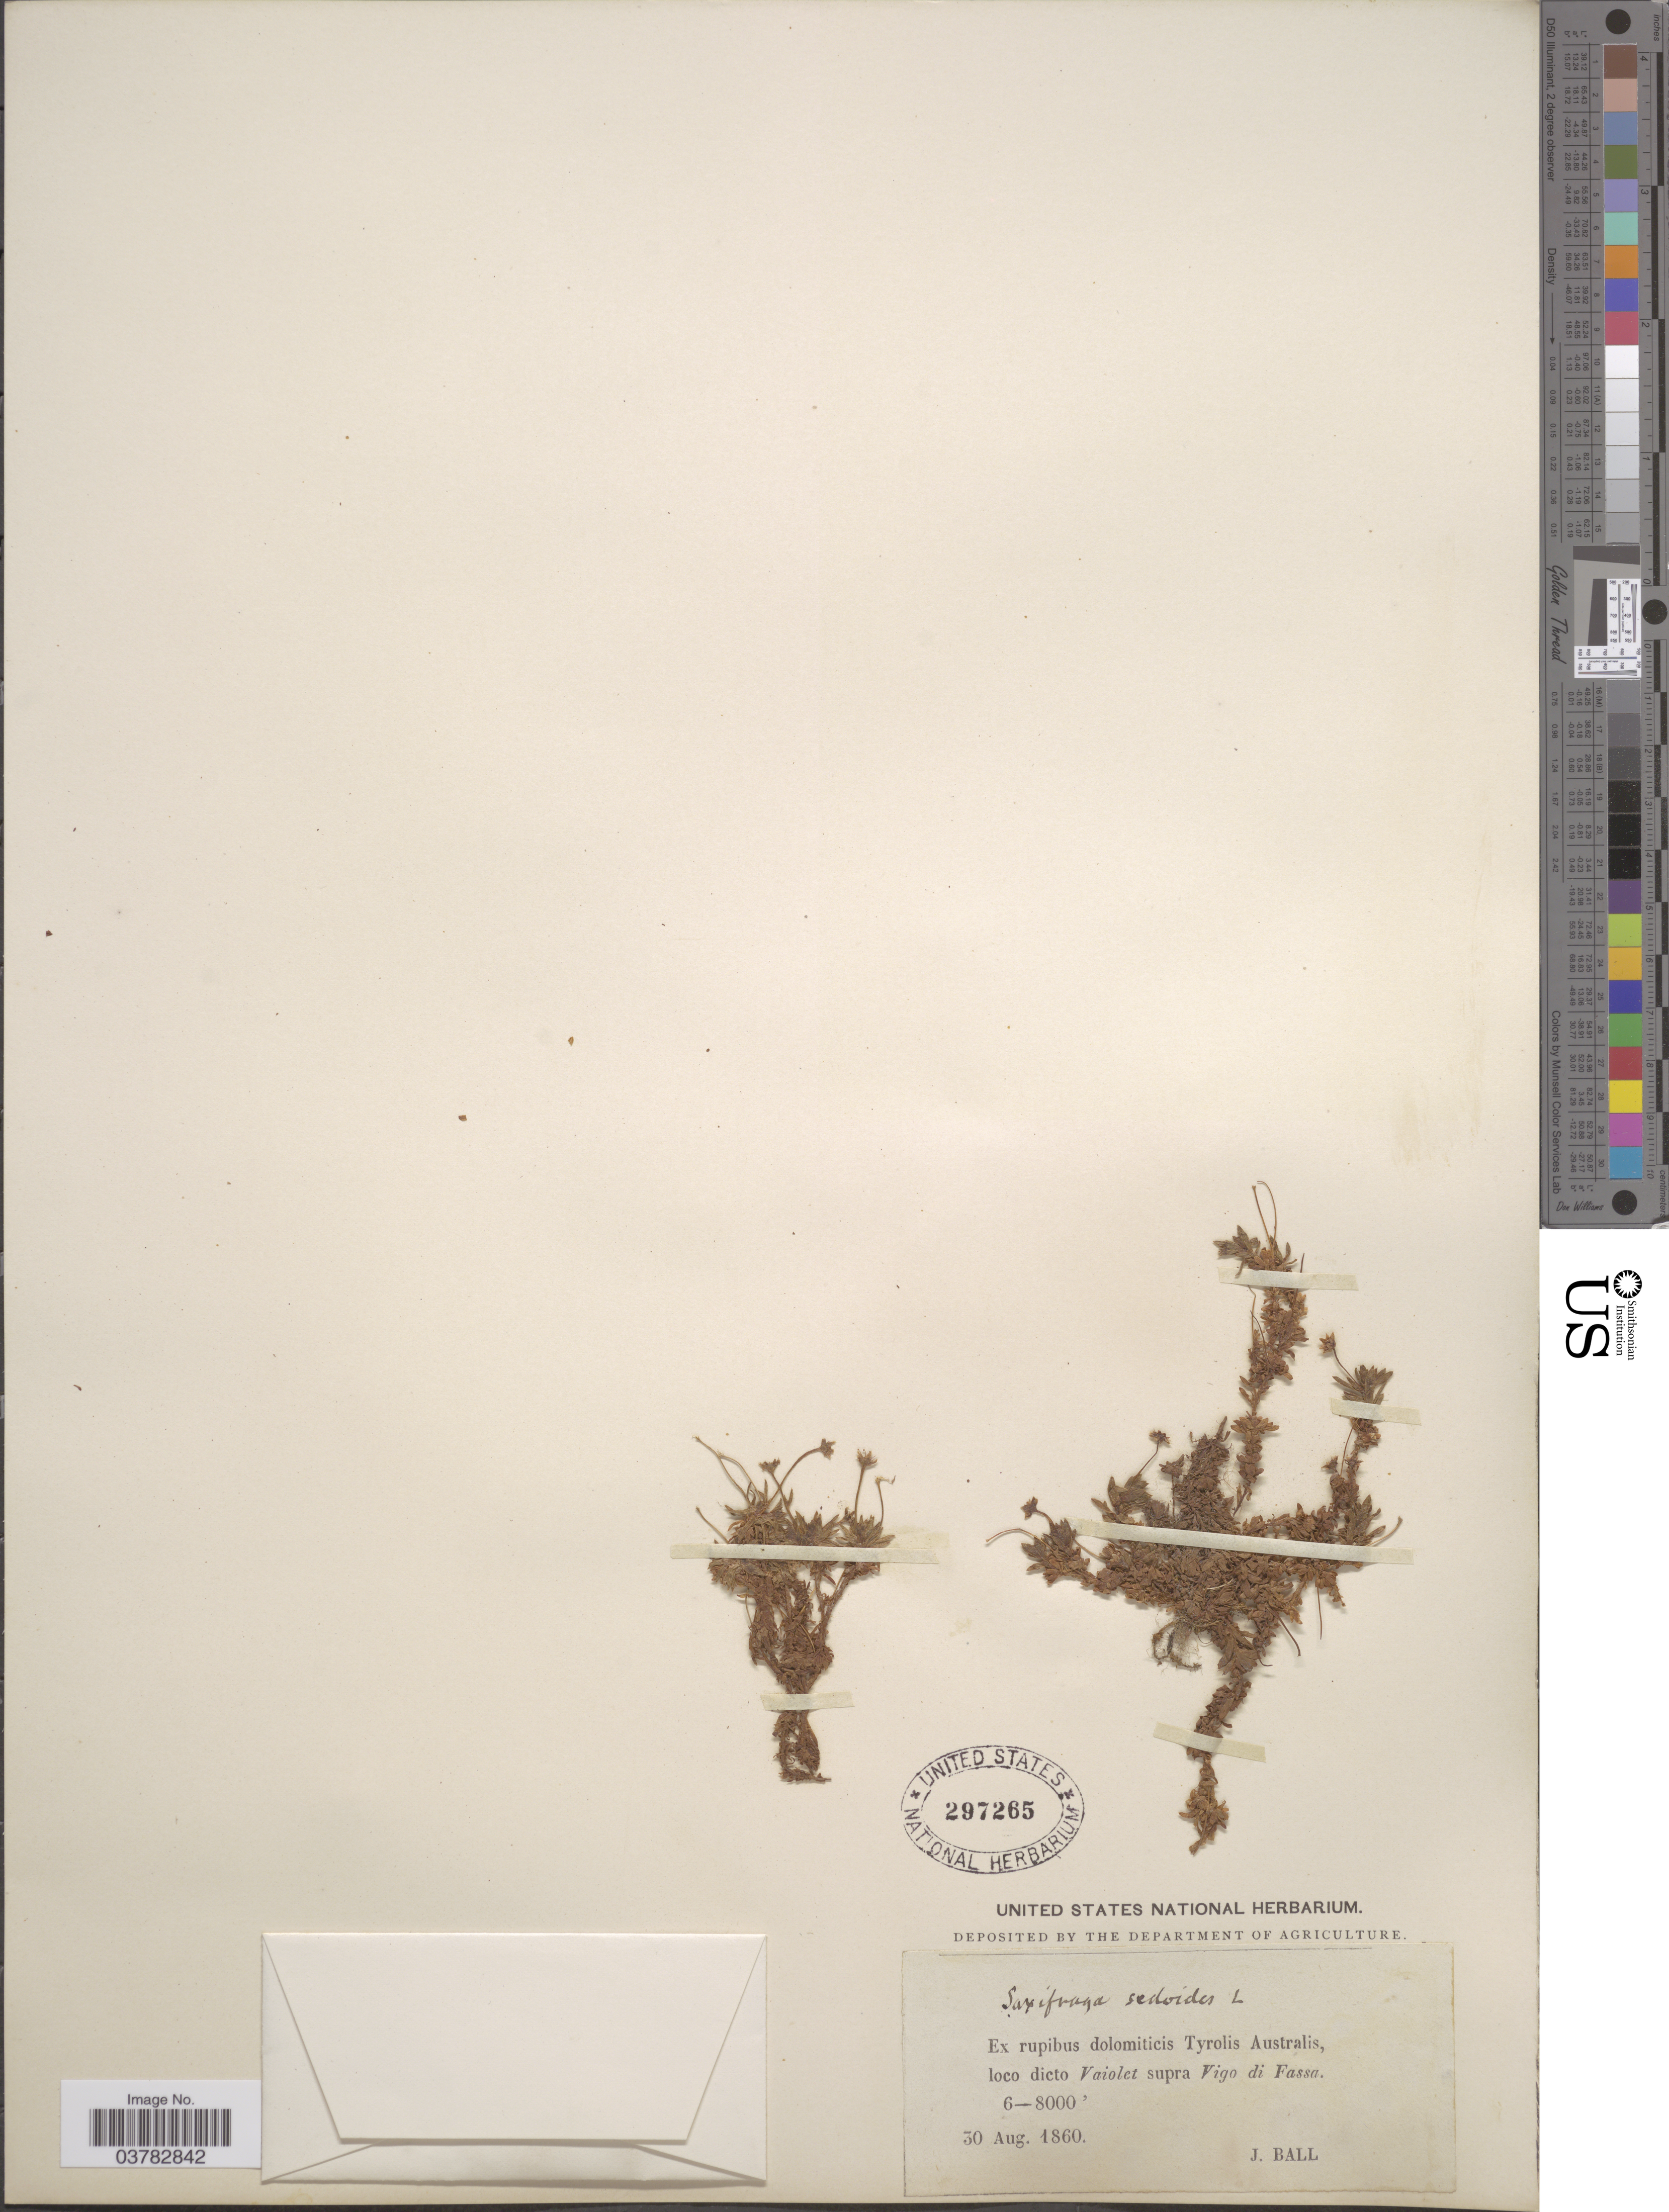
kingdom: Plantae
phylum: Tracheophyta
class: Magnoliopsida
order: Saxifragales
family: Saxifragaceae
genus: Saxifraga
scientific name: Saxifraga sedoides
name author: L.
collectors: J. Ball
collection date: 1860-08-30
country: Italy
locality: Ex rupibus dolomiticis Tyrolis Australis, loco dicto Vaiolet supra Vigo di Fassa.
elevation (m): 1829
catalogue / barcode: US 297265